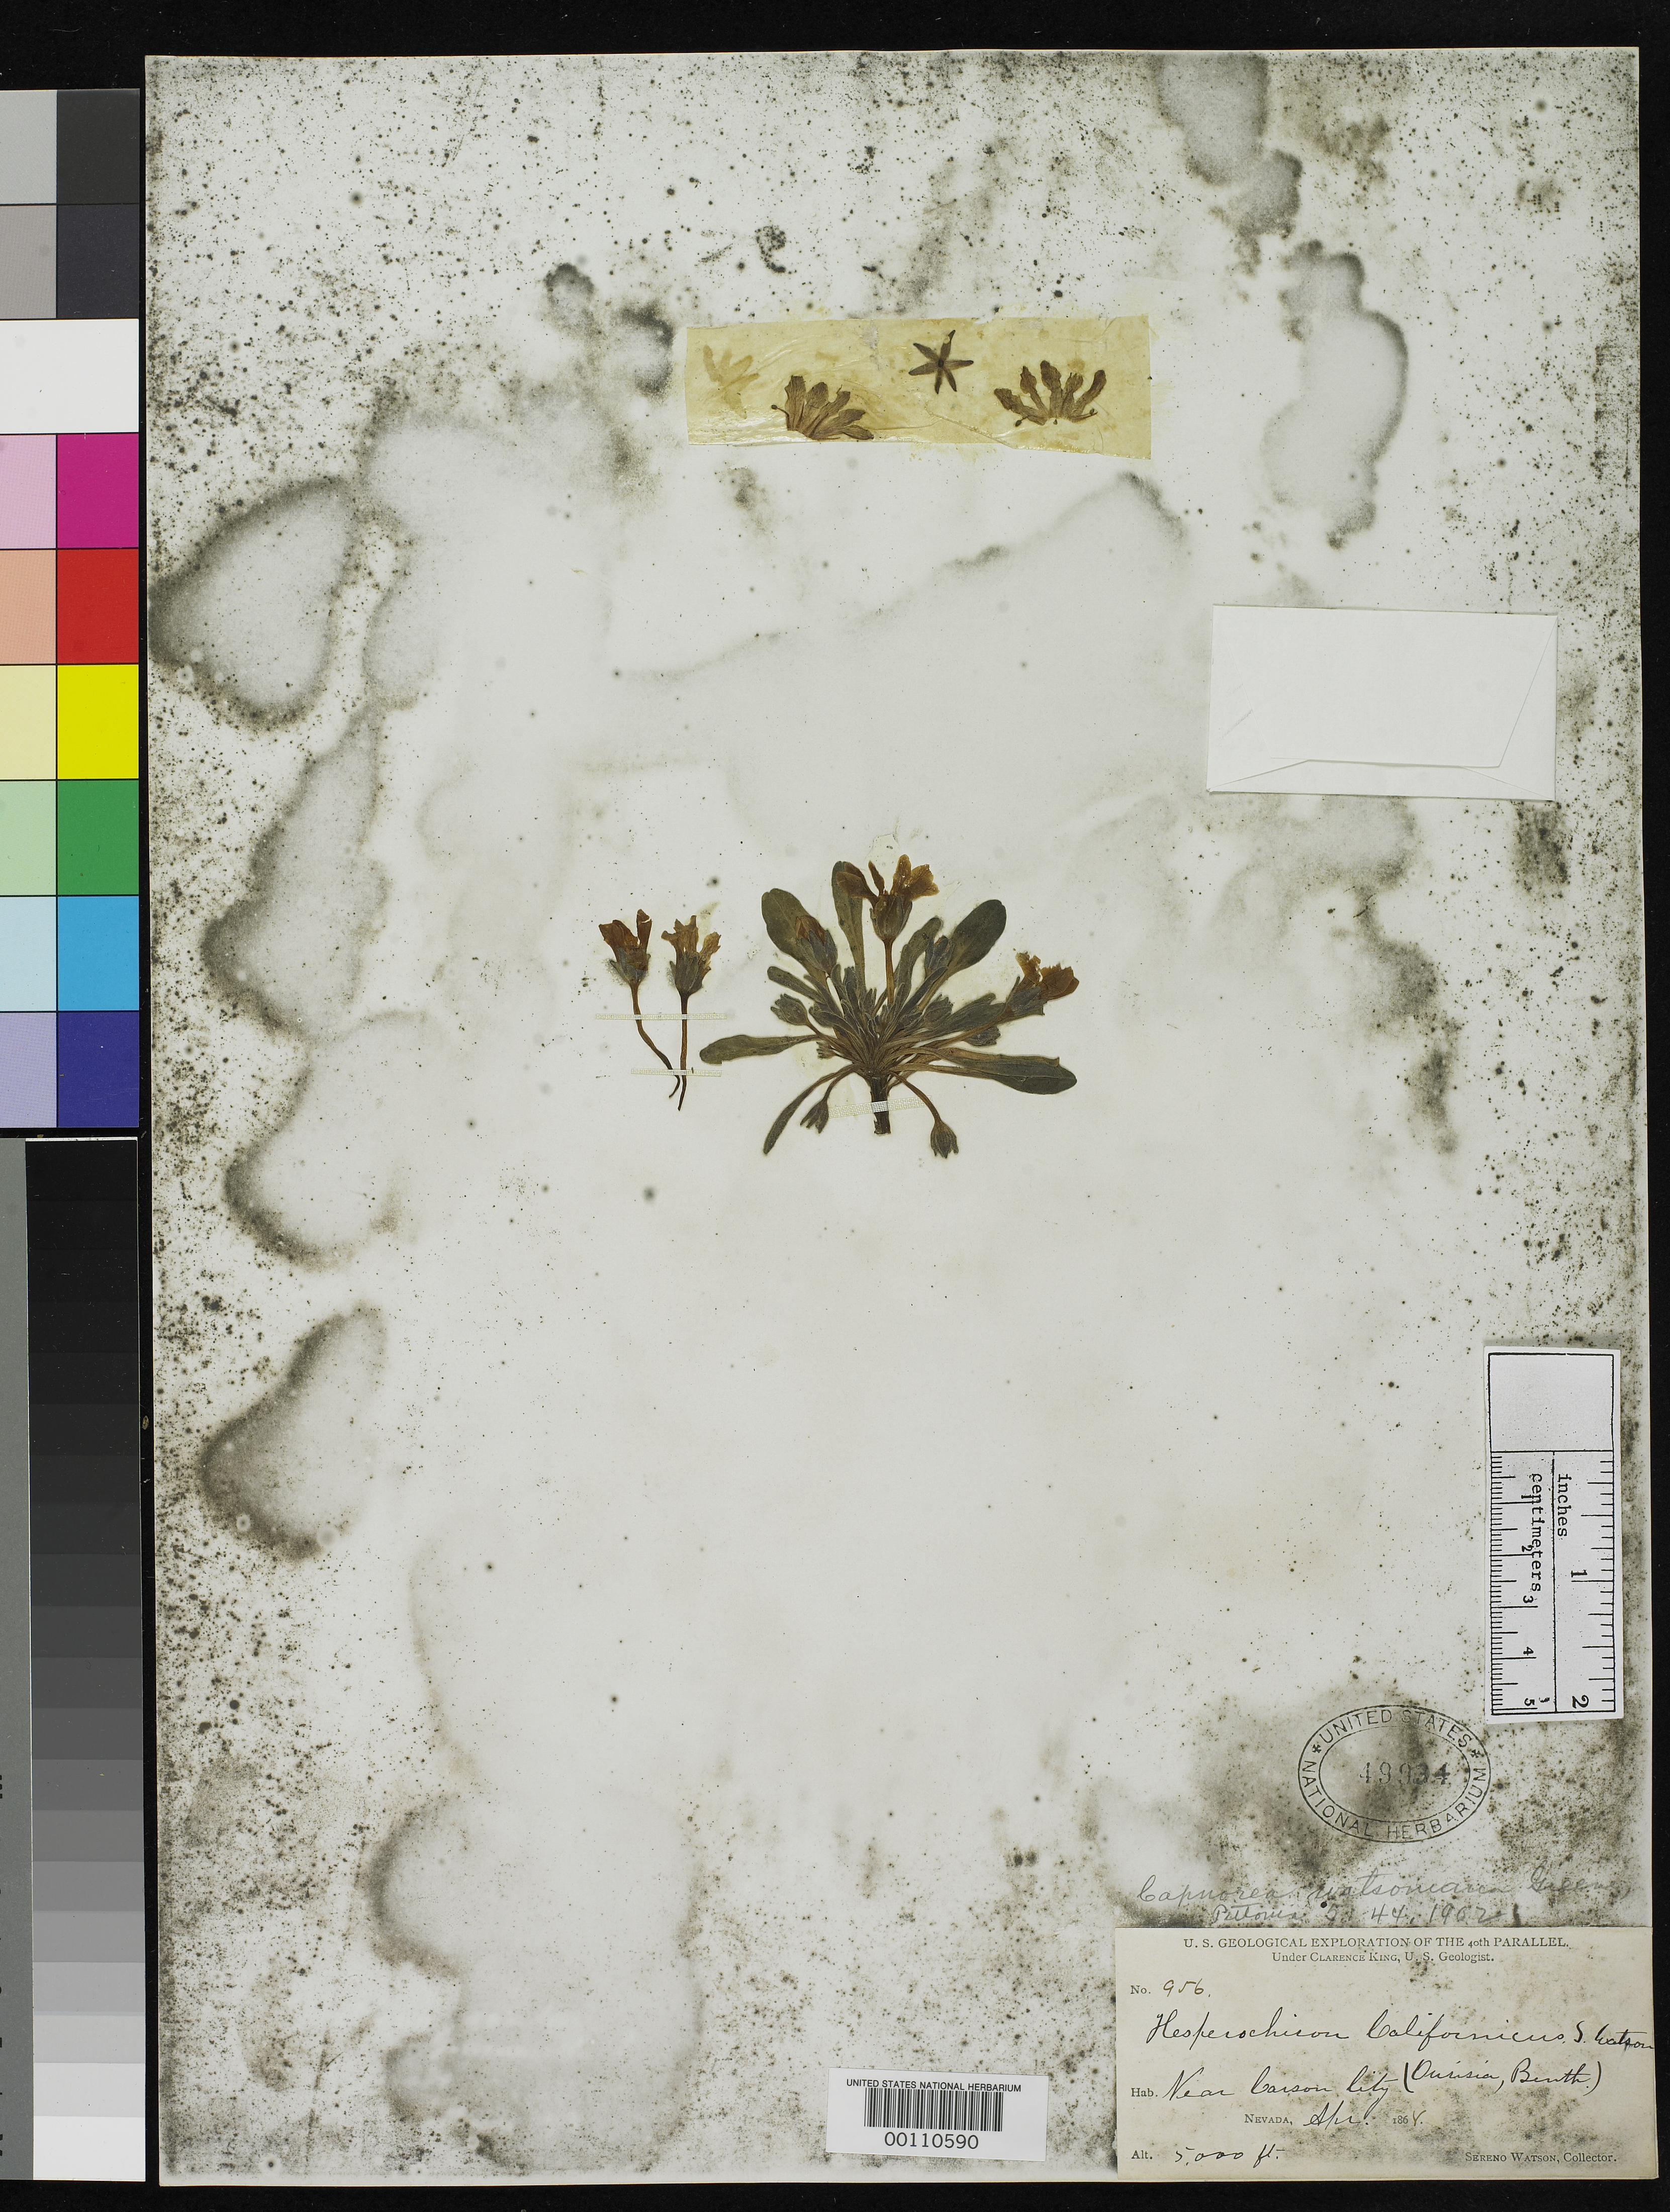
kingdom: Plantae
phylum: Tracheophyta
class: Magnoliopsida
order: Boraginales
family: Hydrophyllaceae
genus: Capnorea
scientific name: Capnorea watsoniana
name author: Greene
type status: Holotype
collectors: S. Watson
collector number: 956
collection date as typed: Apr 1868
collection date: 1868-04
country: United States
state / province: Nevada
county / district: Lyon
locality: Carson City. ( as Ormsby County)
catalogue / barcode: US 49934